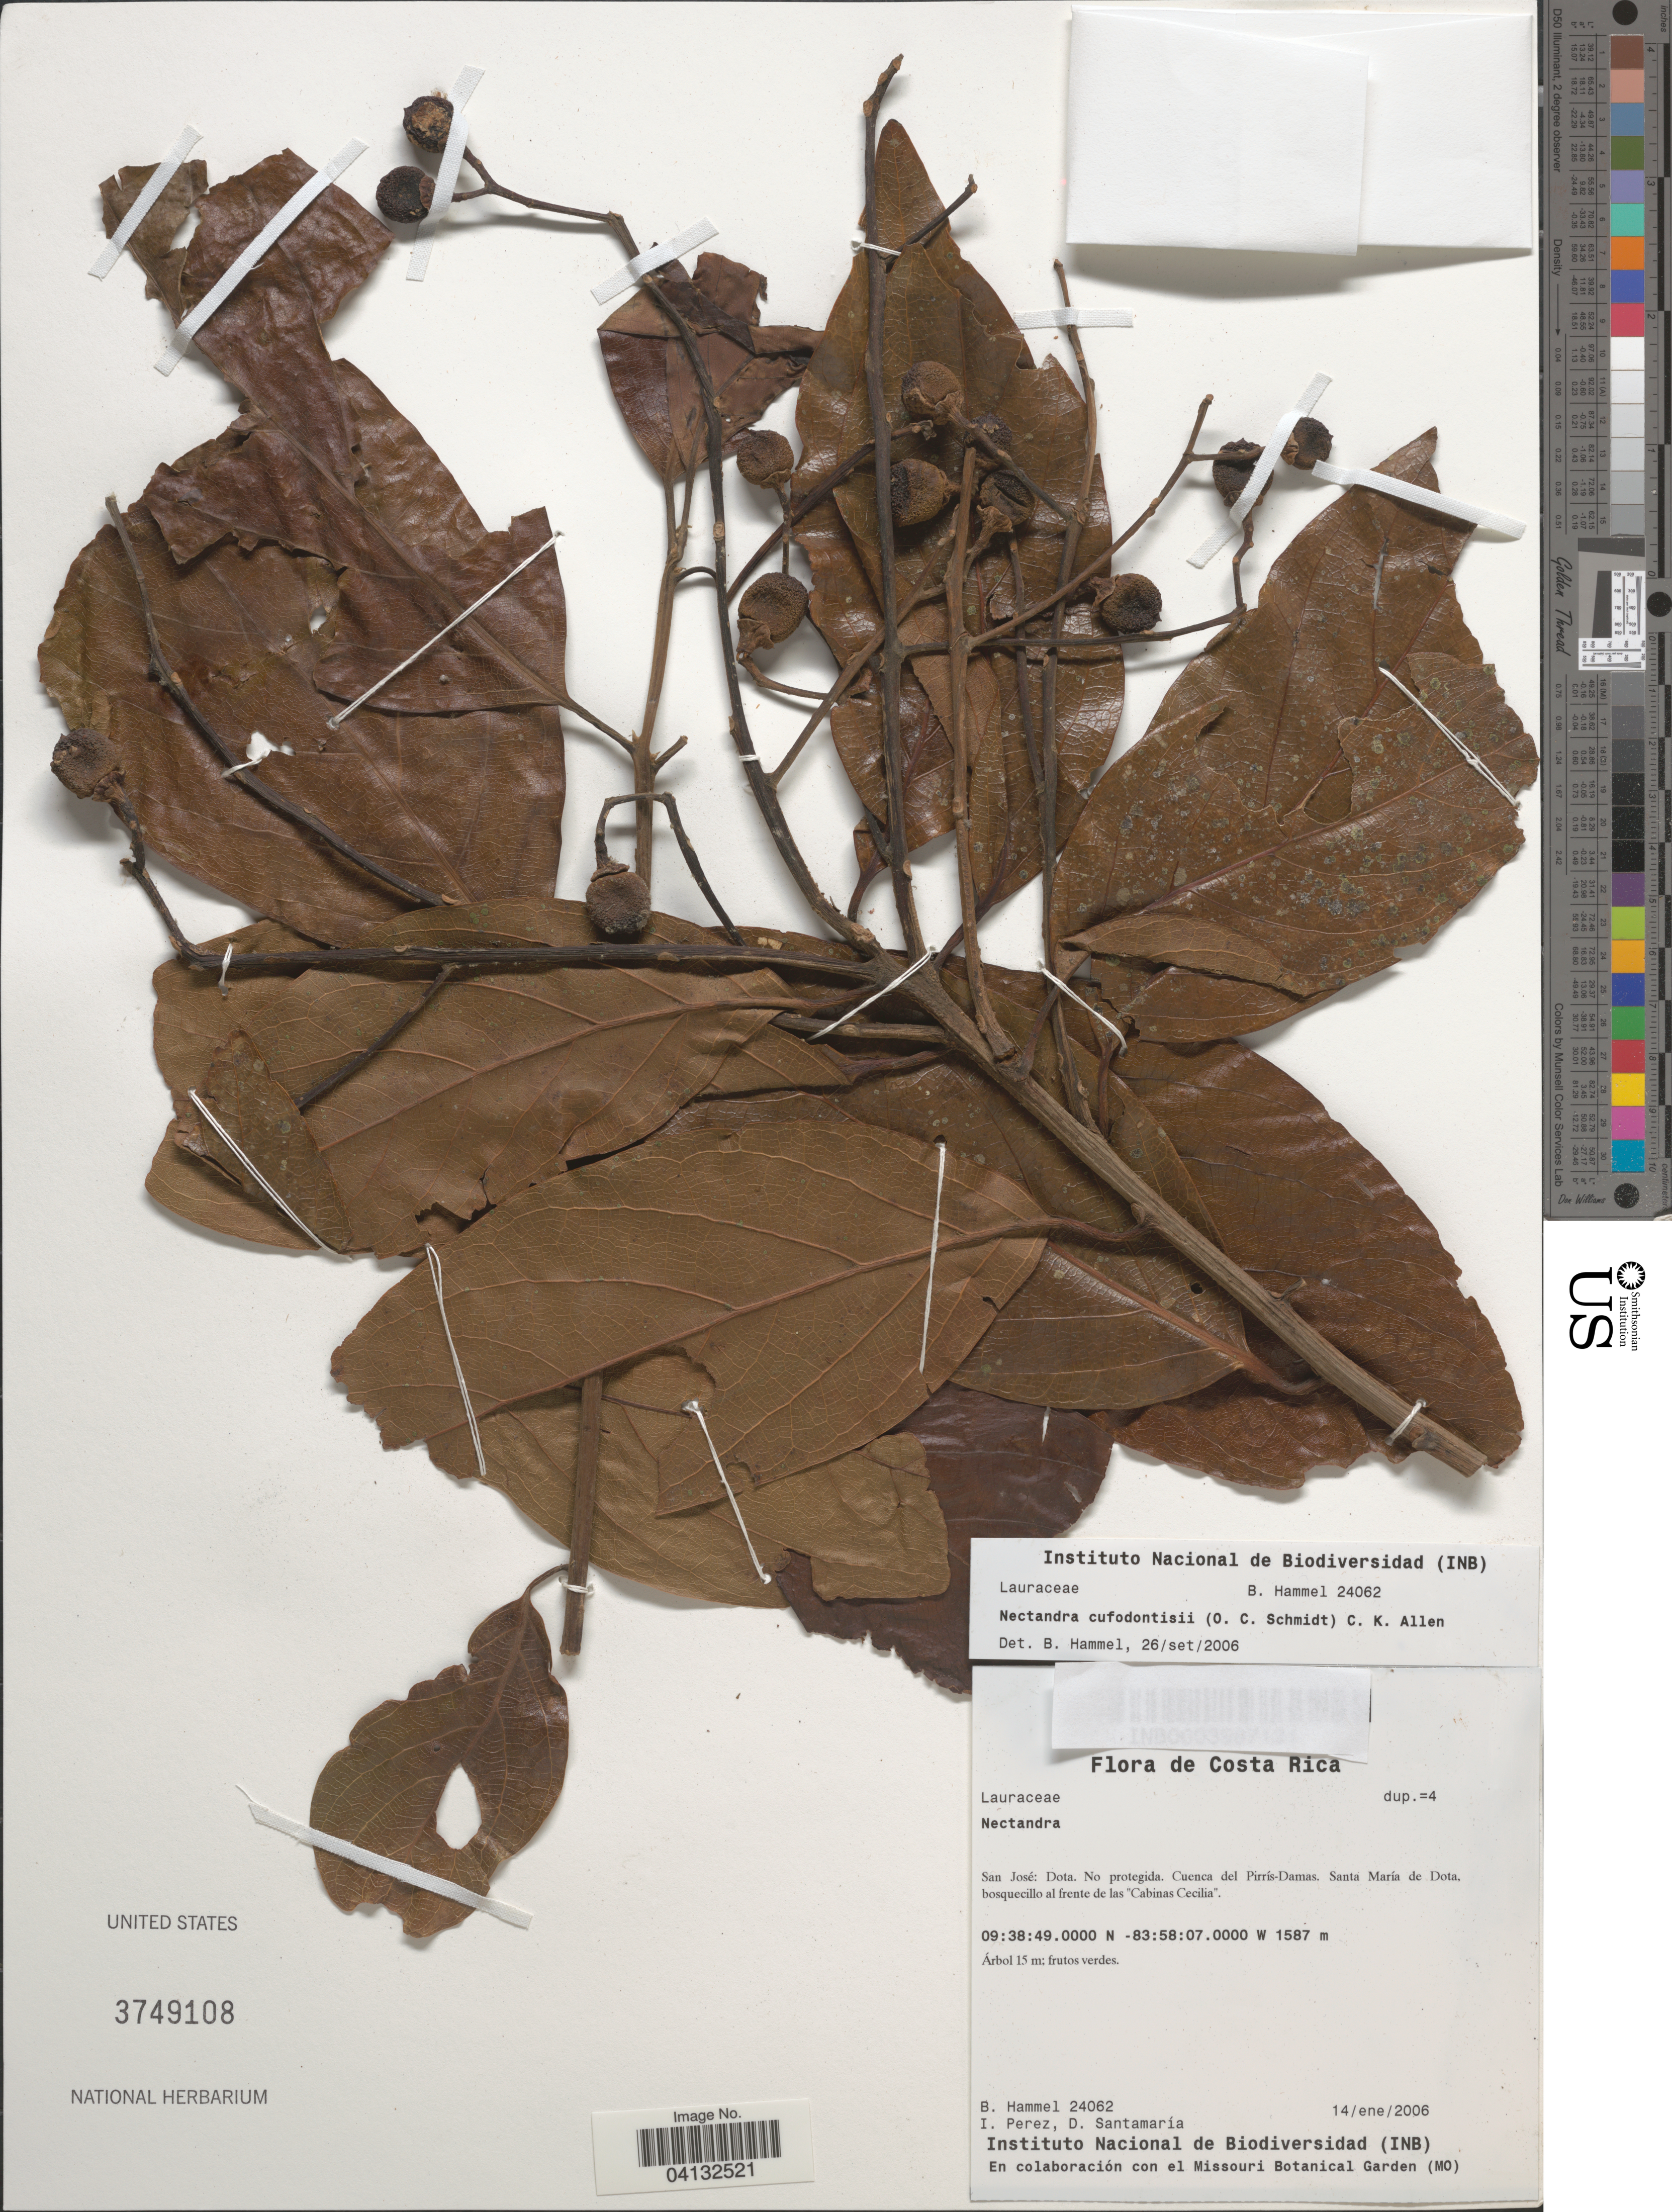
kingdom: Plantae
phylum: Tracheophyta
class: Magnoliopsida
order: Laurales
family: Lauraceae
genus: Nectandra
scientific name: Nectandra cufodontisii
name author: (O.C. Schmidt) C.K. Allen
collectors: B. Hammel, I. Pérez & D. Santamaria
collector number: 24062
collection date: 2006-01-14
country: Costa Rica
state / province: San José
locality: Dota. Cuenca del Pirrís-Damas. Santa María de Dota, bosquecillo al frente de las "Cabinas Cecilia".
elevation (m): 1587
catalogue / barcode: US 3749108